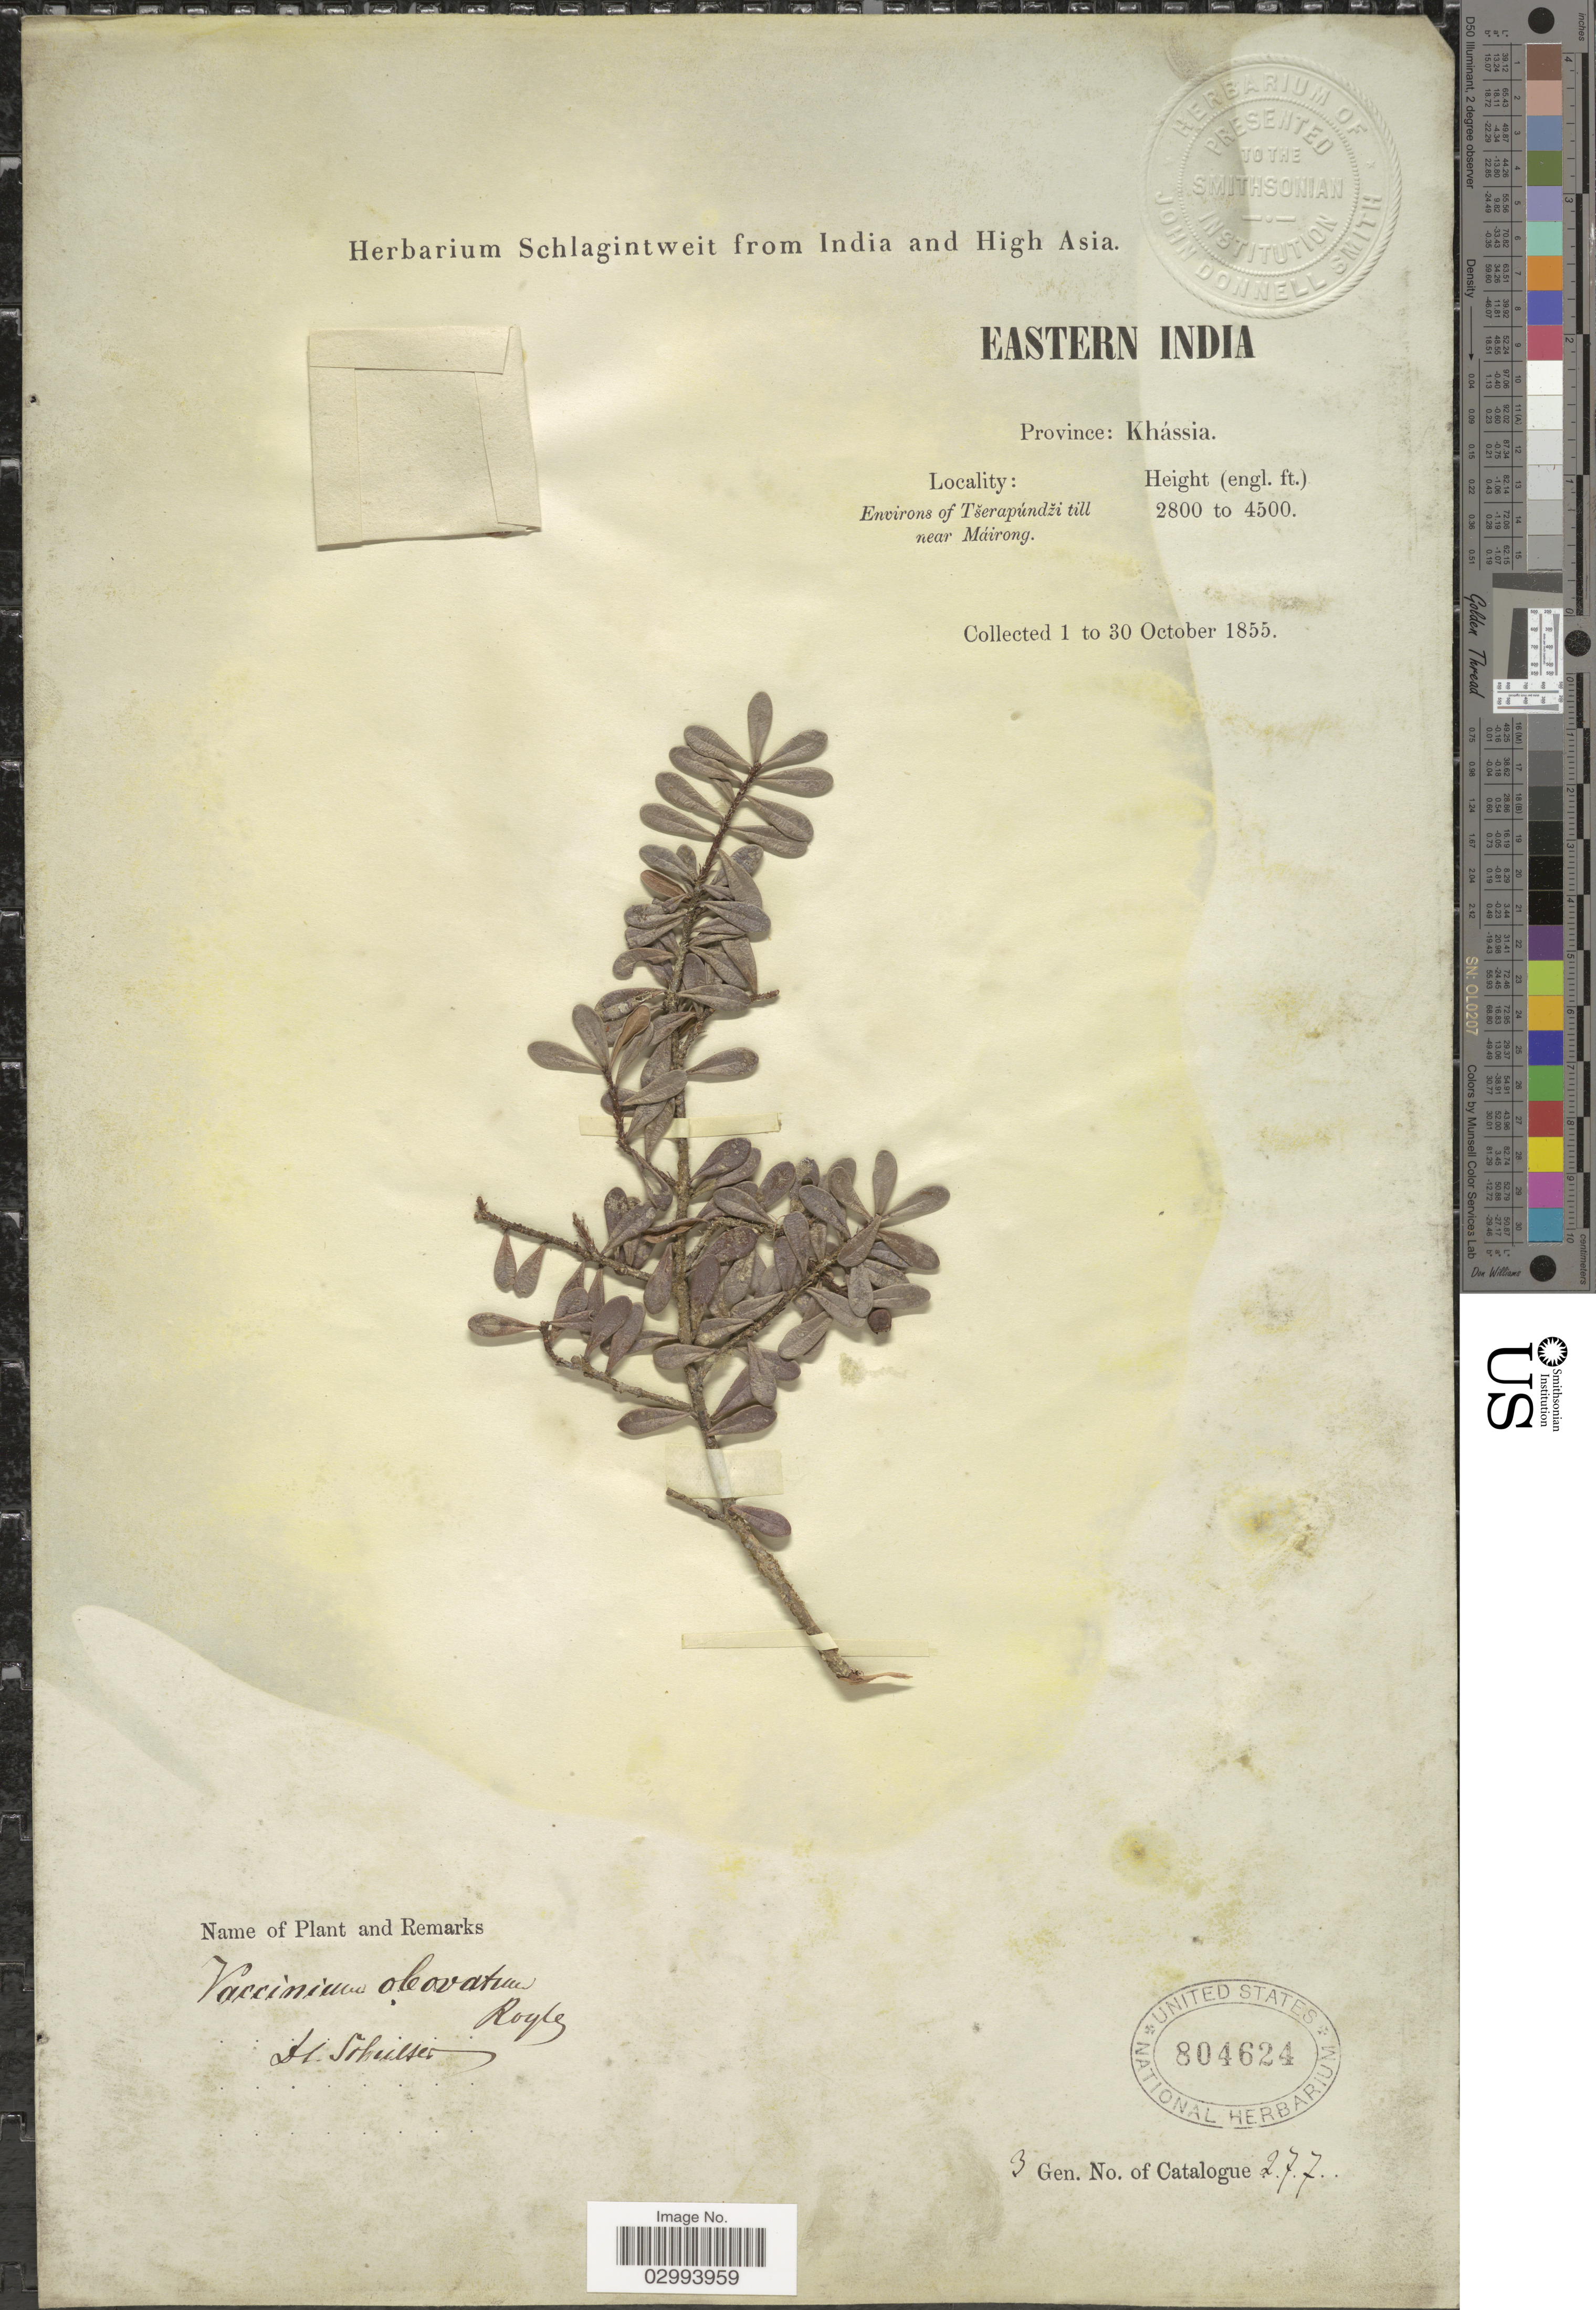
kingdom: Plantae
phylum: Tracheophyta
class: Magnoliopsida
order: Ericales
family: Ericaceae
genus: Agapetes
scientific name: Agapetes obovata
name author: (Wight) Benth. & Hook. f.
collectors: ex herb. Schlagintweit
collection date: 1855-10-01/1855-10-30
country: India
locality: Eastern India. Province: Khássia. Environs of Tserapúndzi till near Máirong.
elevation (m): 853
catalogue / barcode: US 804624